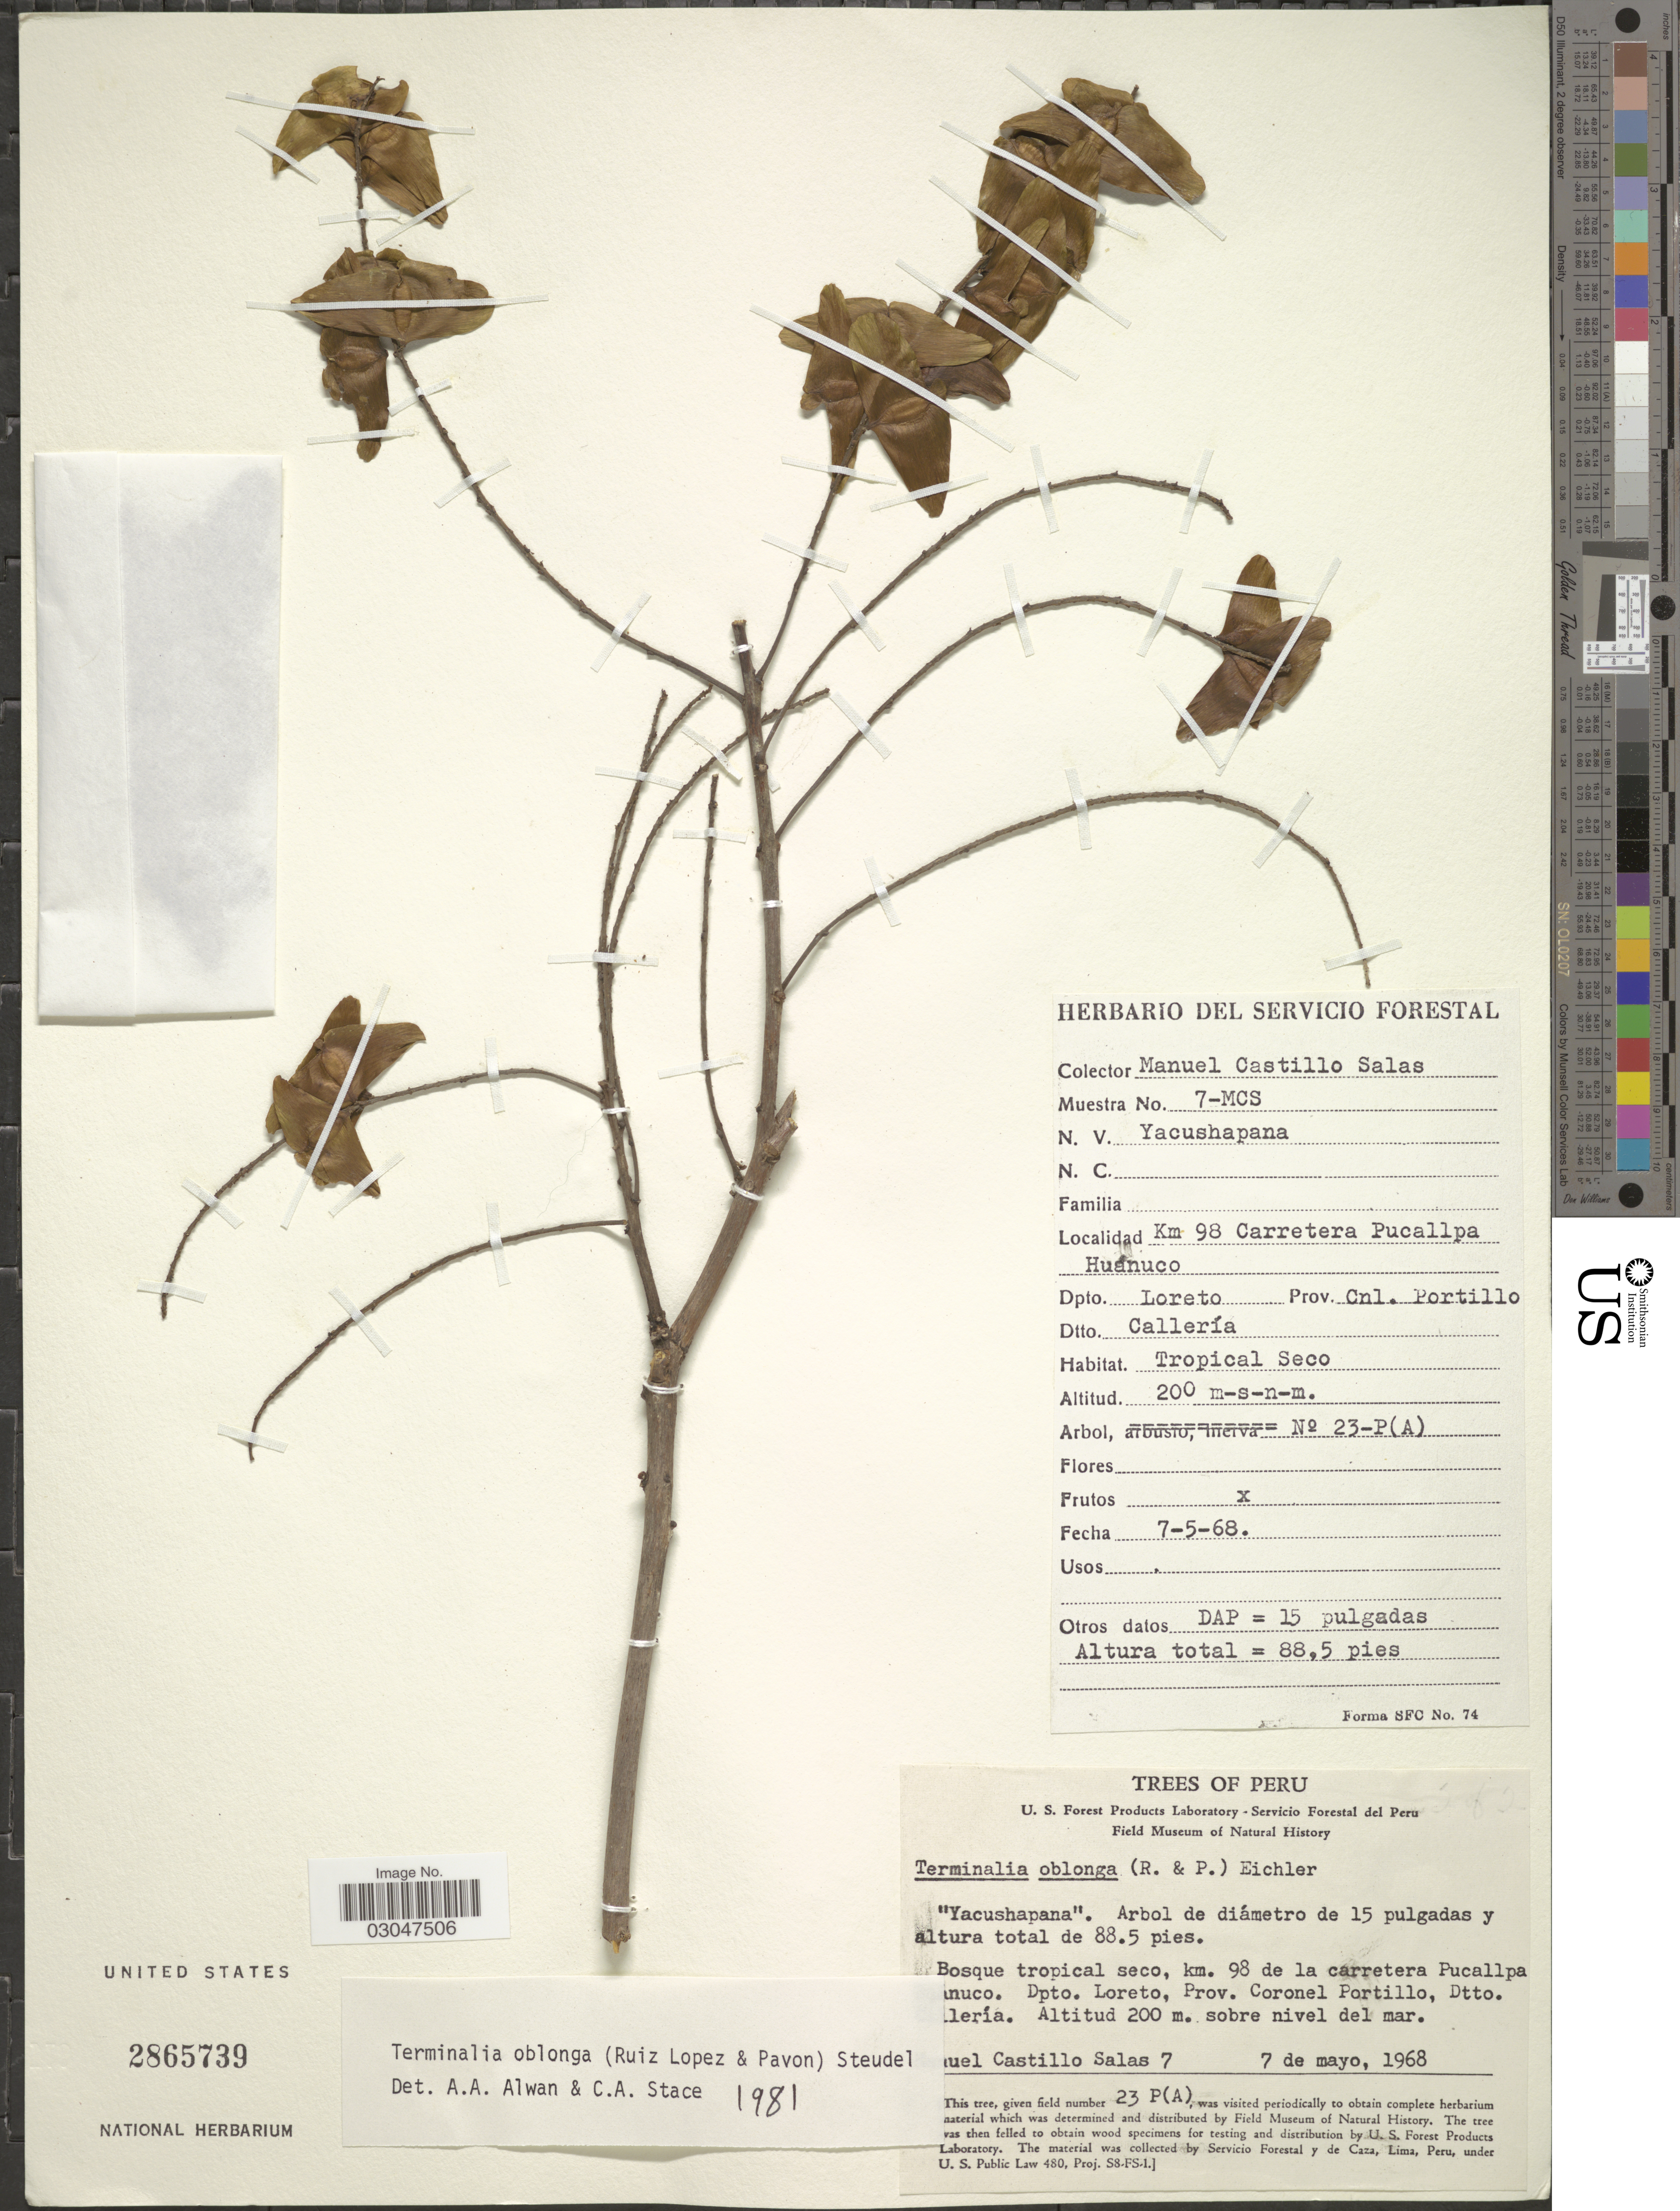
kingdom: Plantae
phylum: Tracheophyta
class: Magnoliopsida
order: Myrtales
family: Combretaceae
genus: Terminalia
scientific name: Terminalia oblonga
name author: (Ruiz & Pav.) Steud.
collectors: M. Castillo S.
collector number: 7-MCS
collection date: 1968-05-07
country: Peru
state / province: Loreto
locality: Dpto. Loreto. Prov. Coronel Portillo. Dtto. Gallería. Km. 98 Carretera Pucallpa Huánuco.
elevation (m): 200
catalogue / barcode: US 2865739